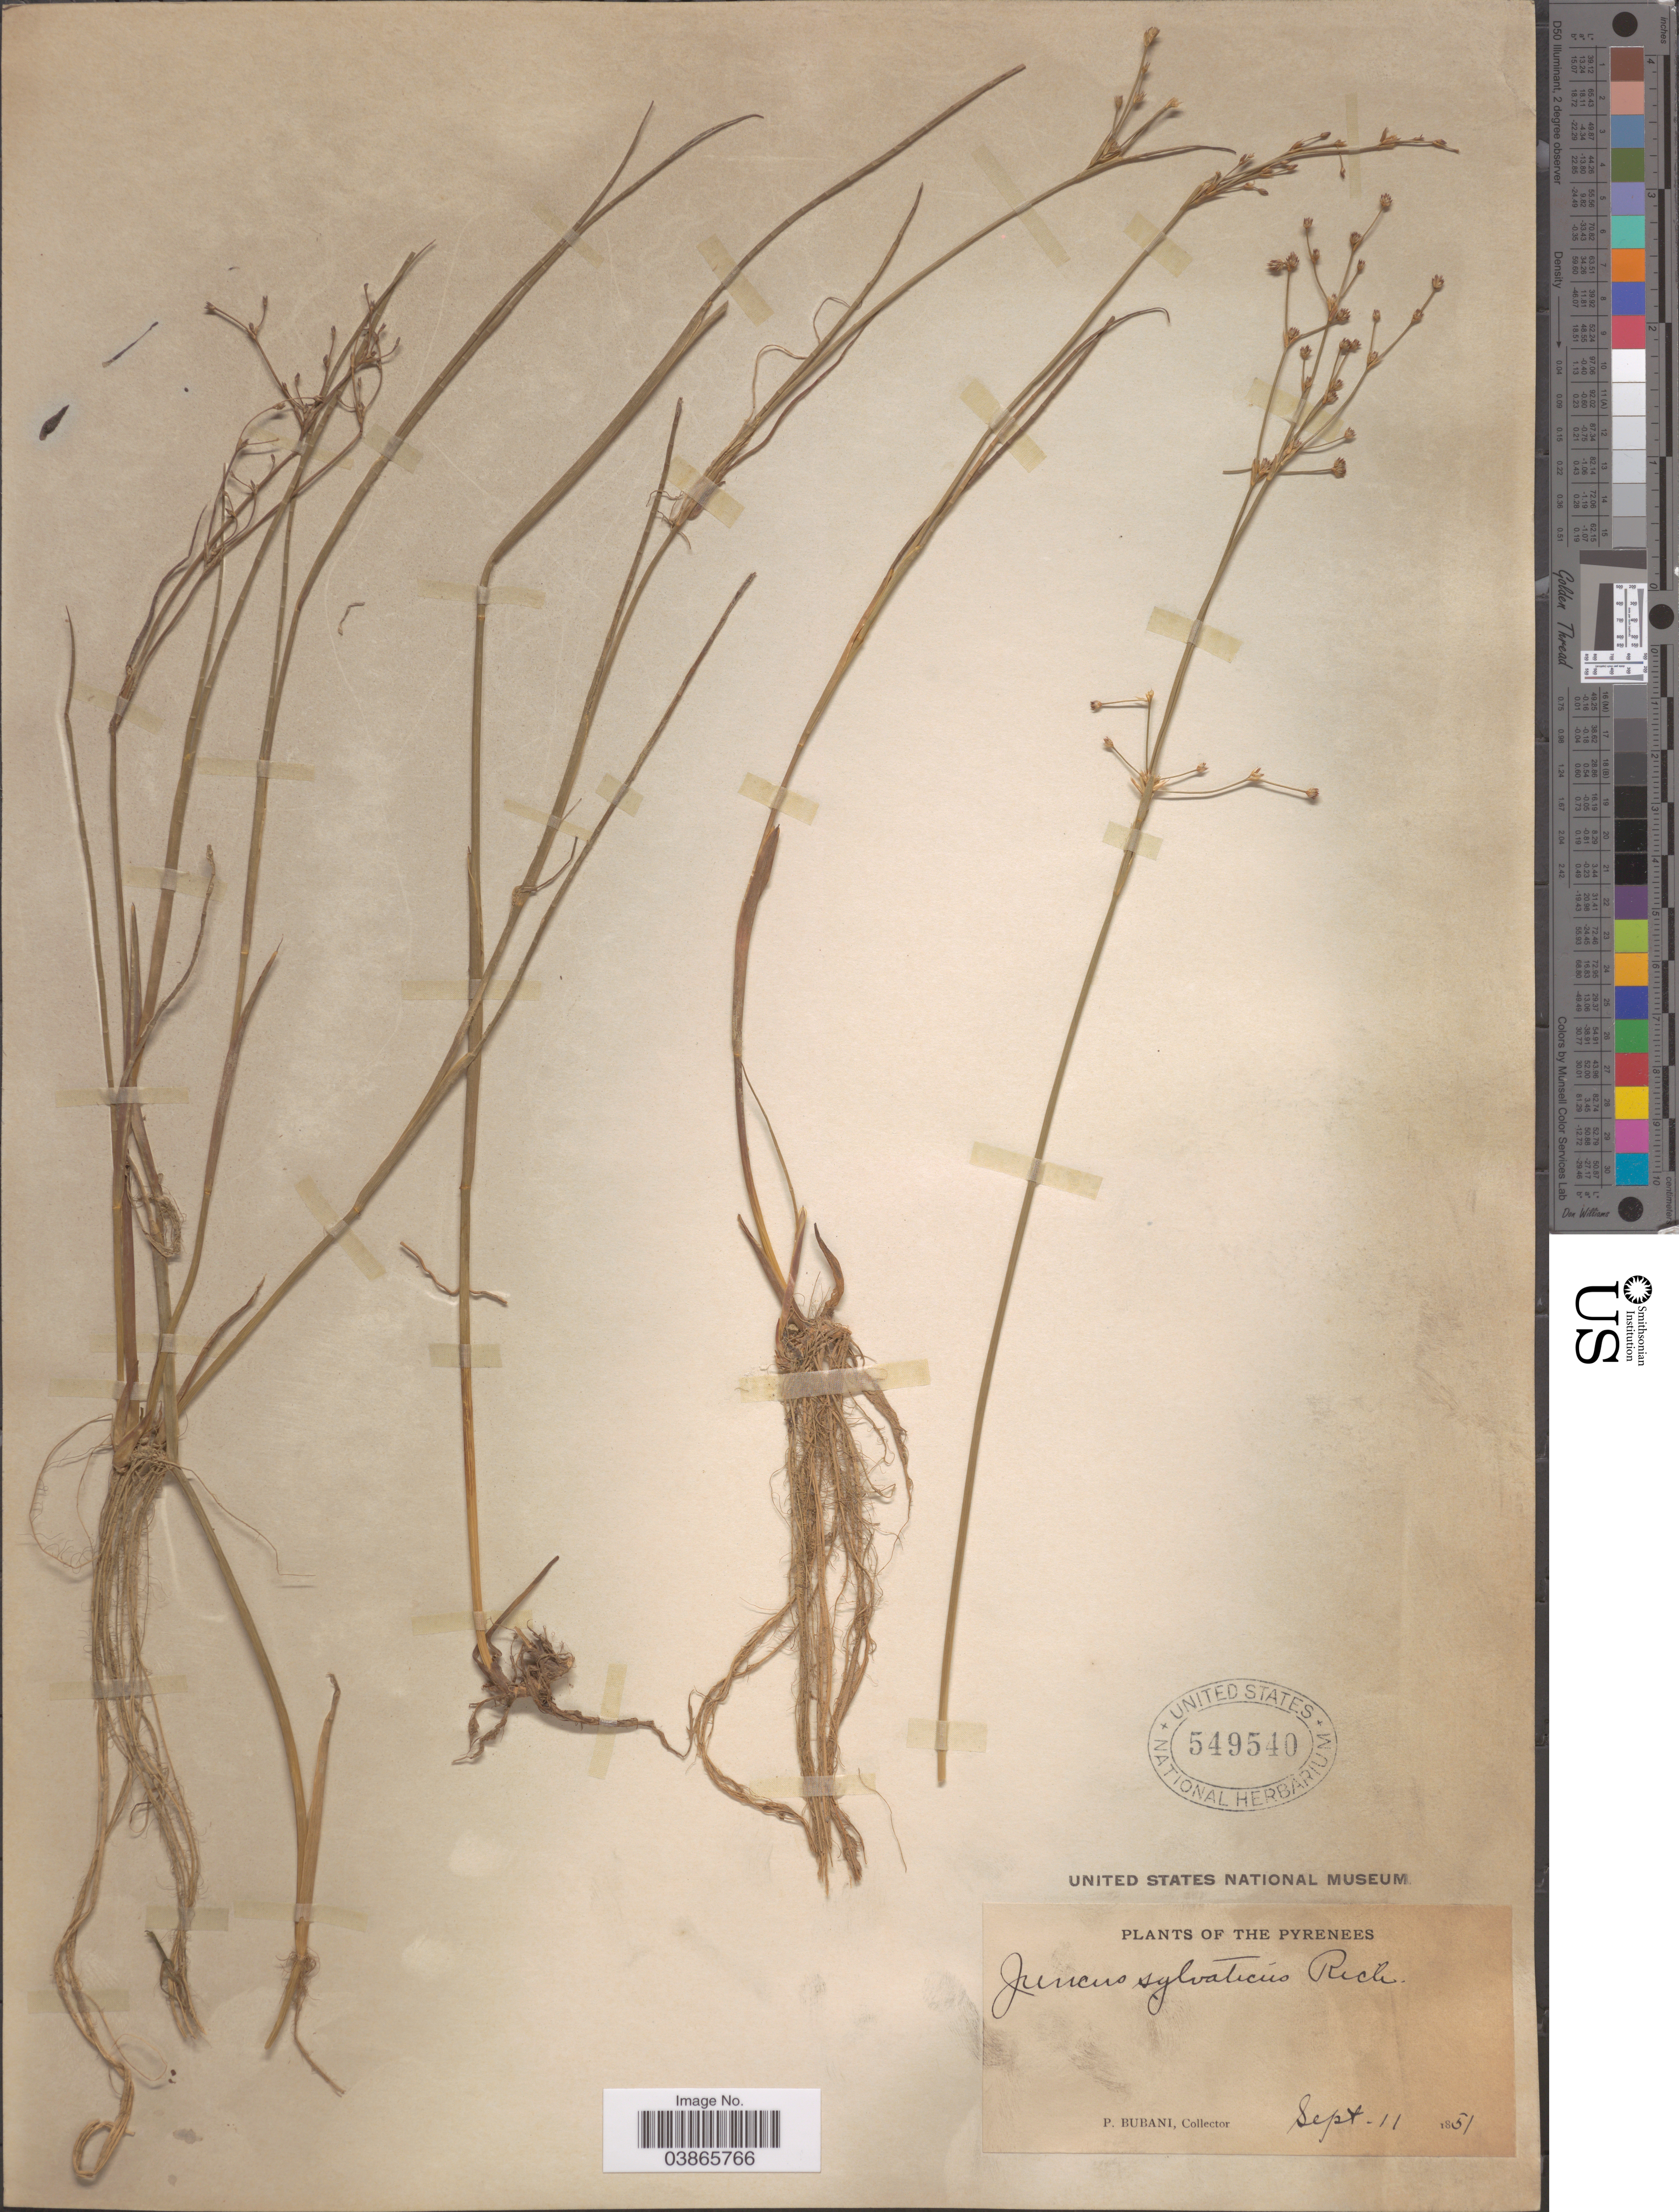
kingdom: Plantae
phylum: Tracheophyta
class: Liliopsida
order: Poales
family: Juncaceae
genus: Juncus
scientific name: Juncus sylvaticus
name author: Huds.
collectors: P. Bubani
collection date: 1851-09-11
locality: The Pyrenees.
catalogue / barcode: US 549540